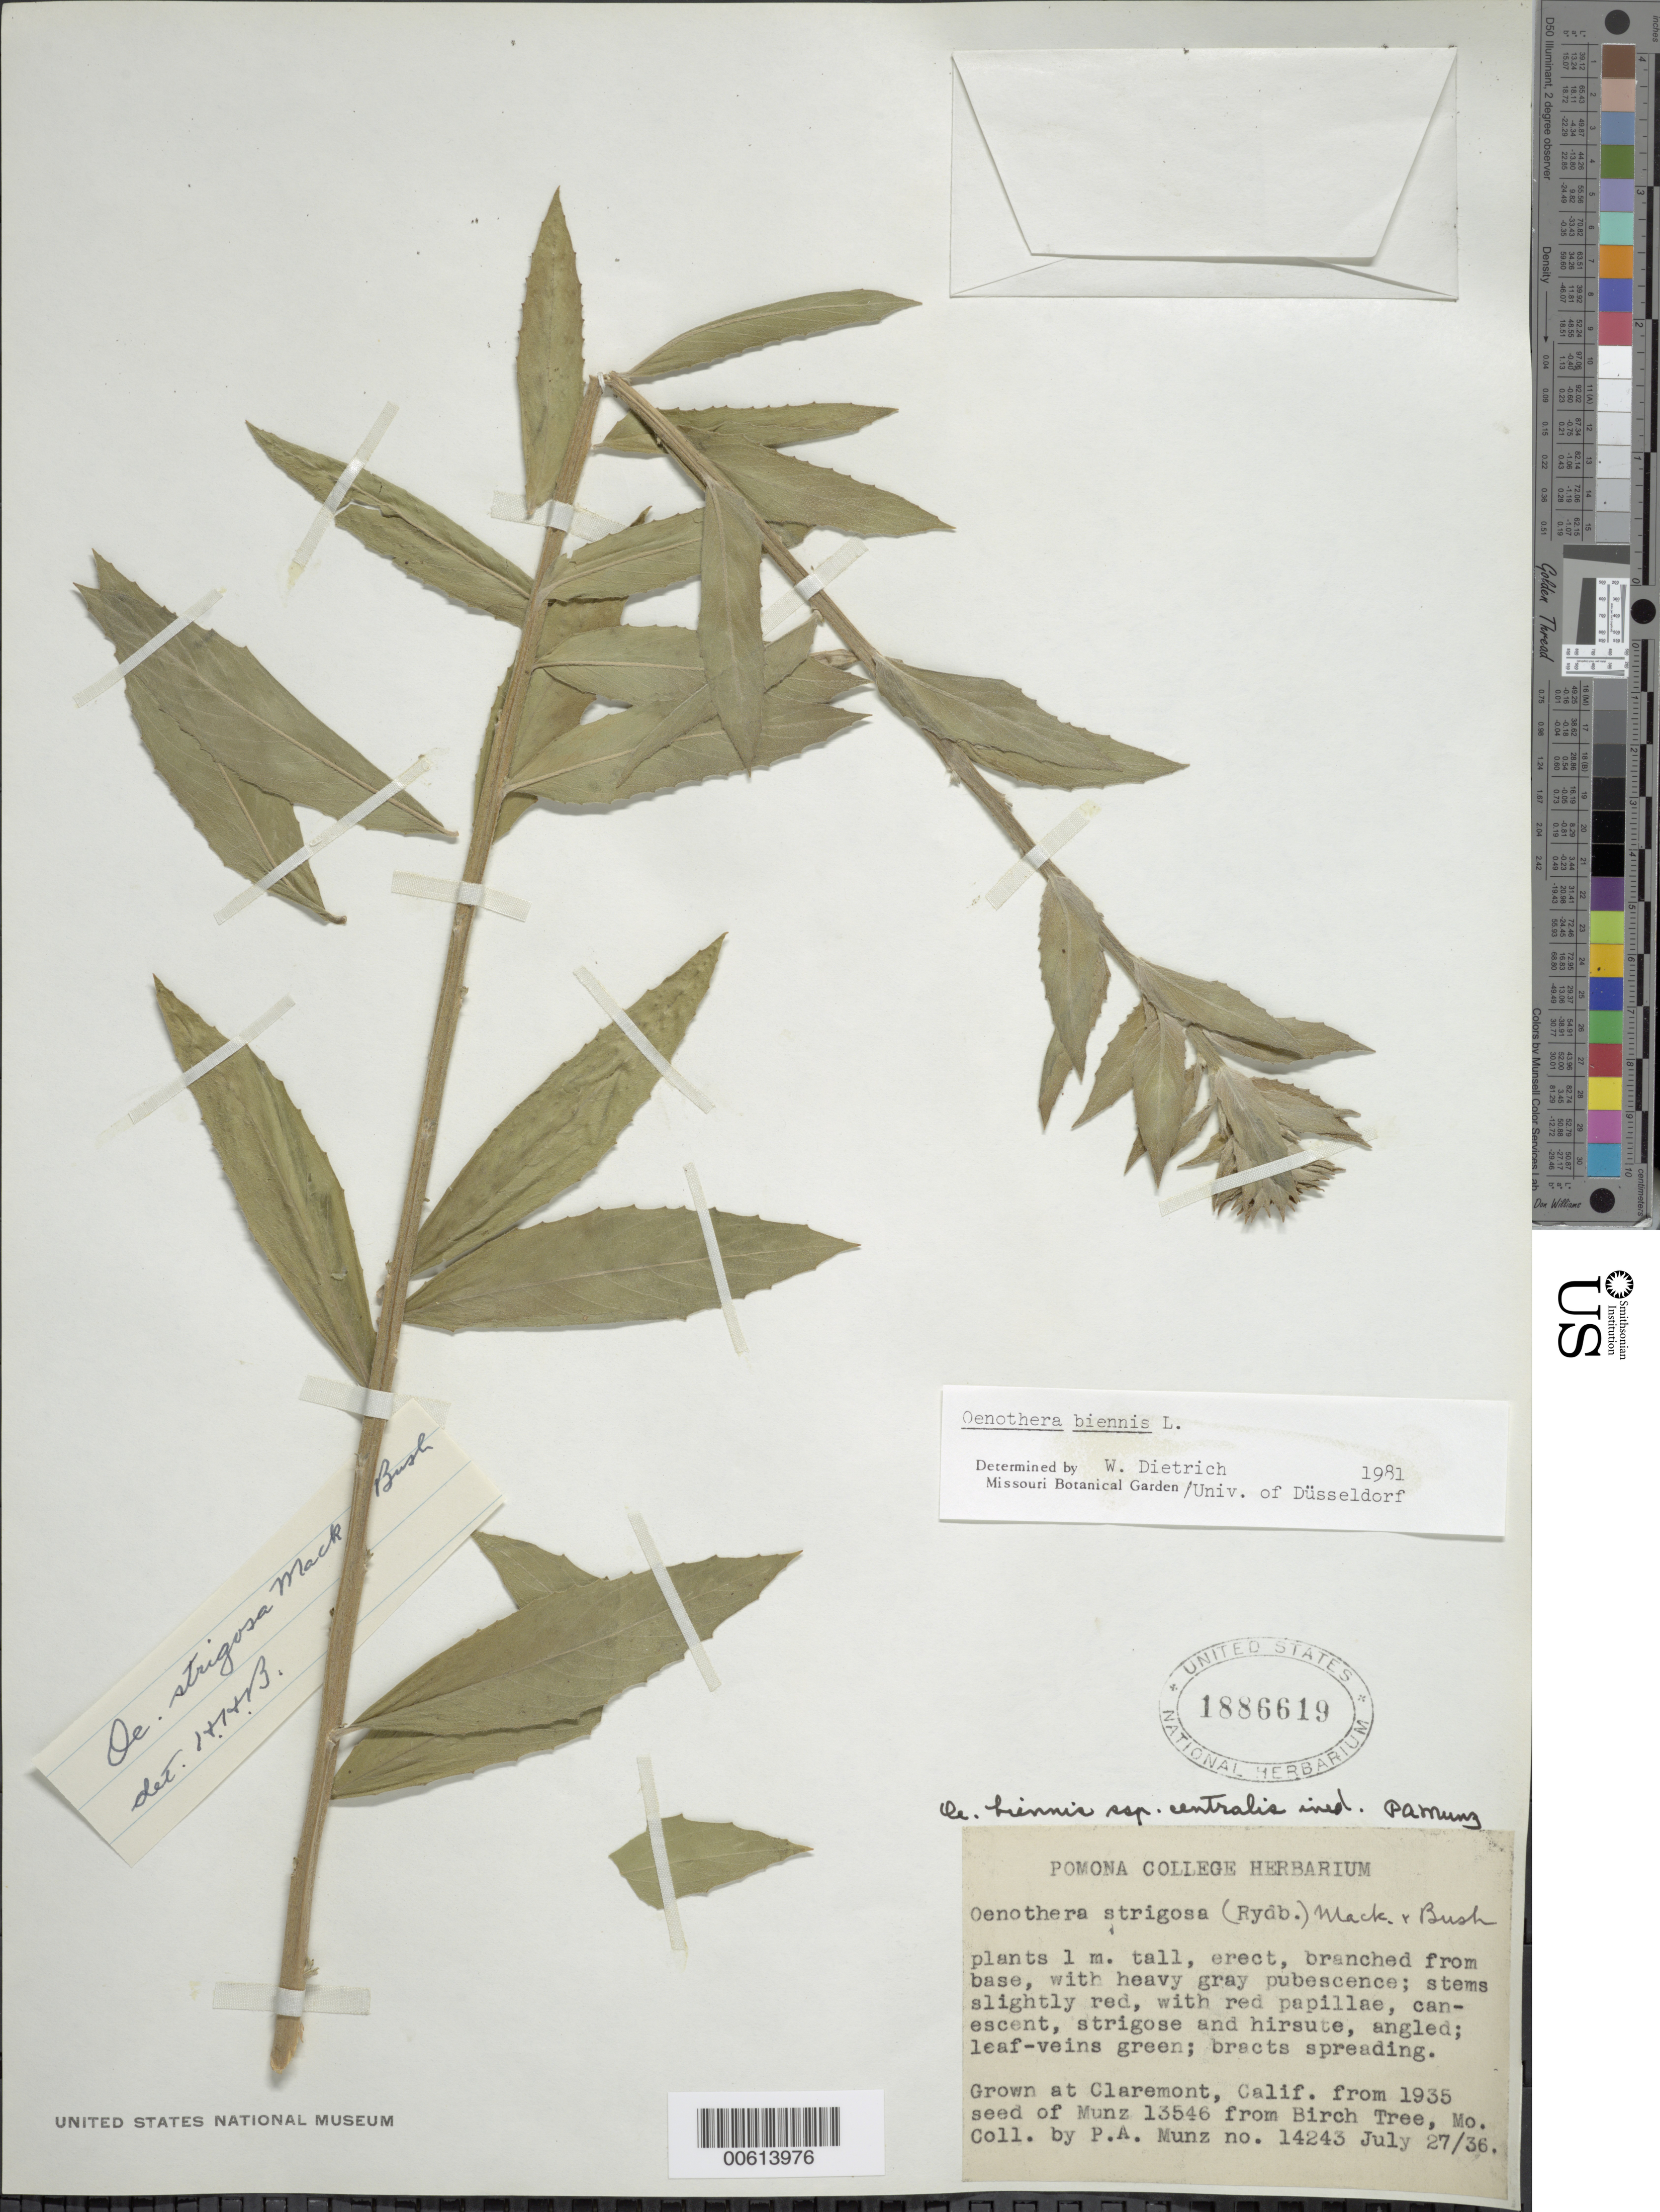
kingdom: Plantae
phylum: Tracheophyta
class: Magnoliopsida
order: Myrtales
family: Onagraceae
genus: Oenothera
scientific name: Oenothera biennis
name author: L.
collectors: P. A. Munz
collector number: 14243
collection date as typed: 27 Jul 1936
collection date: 1936-07-27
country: United States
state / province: California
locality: Claremont, Pomona College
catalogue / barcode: US 1886619